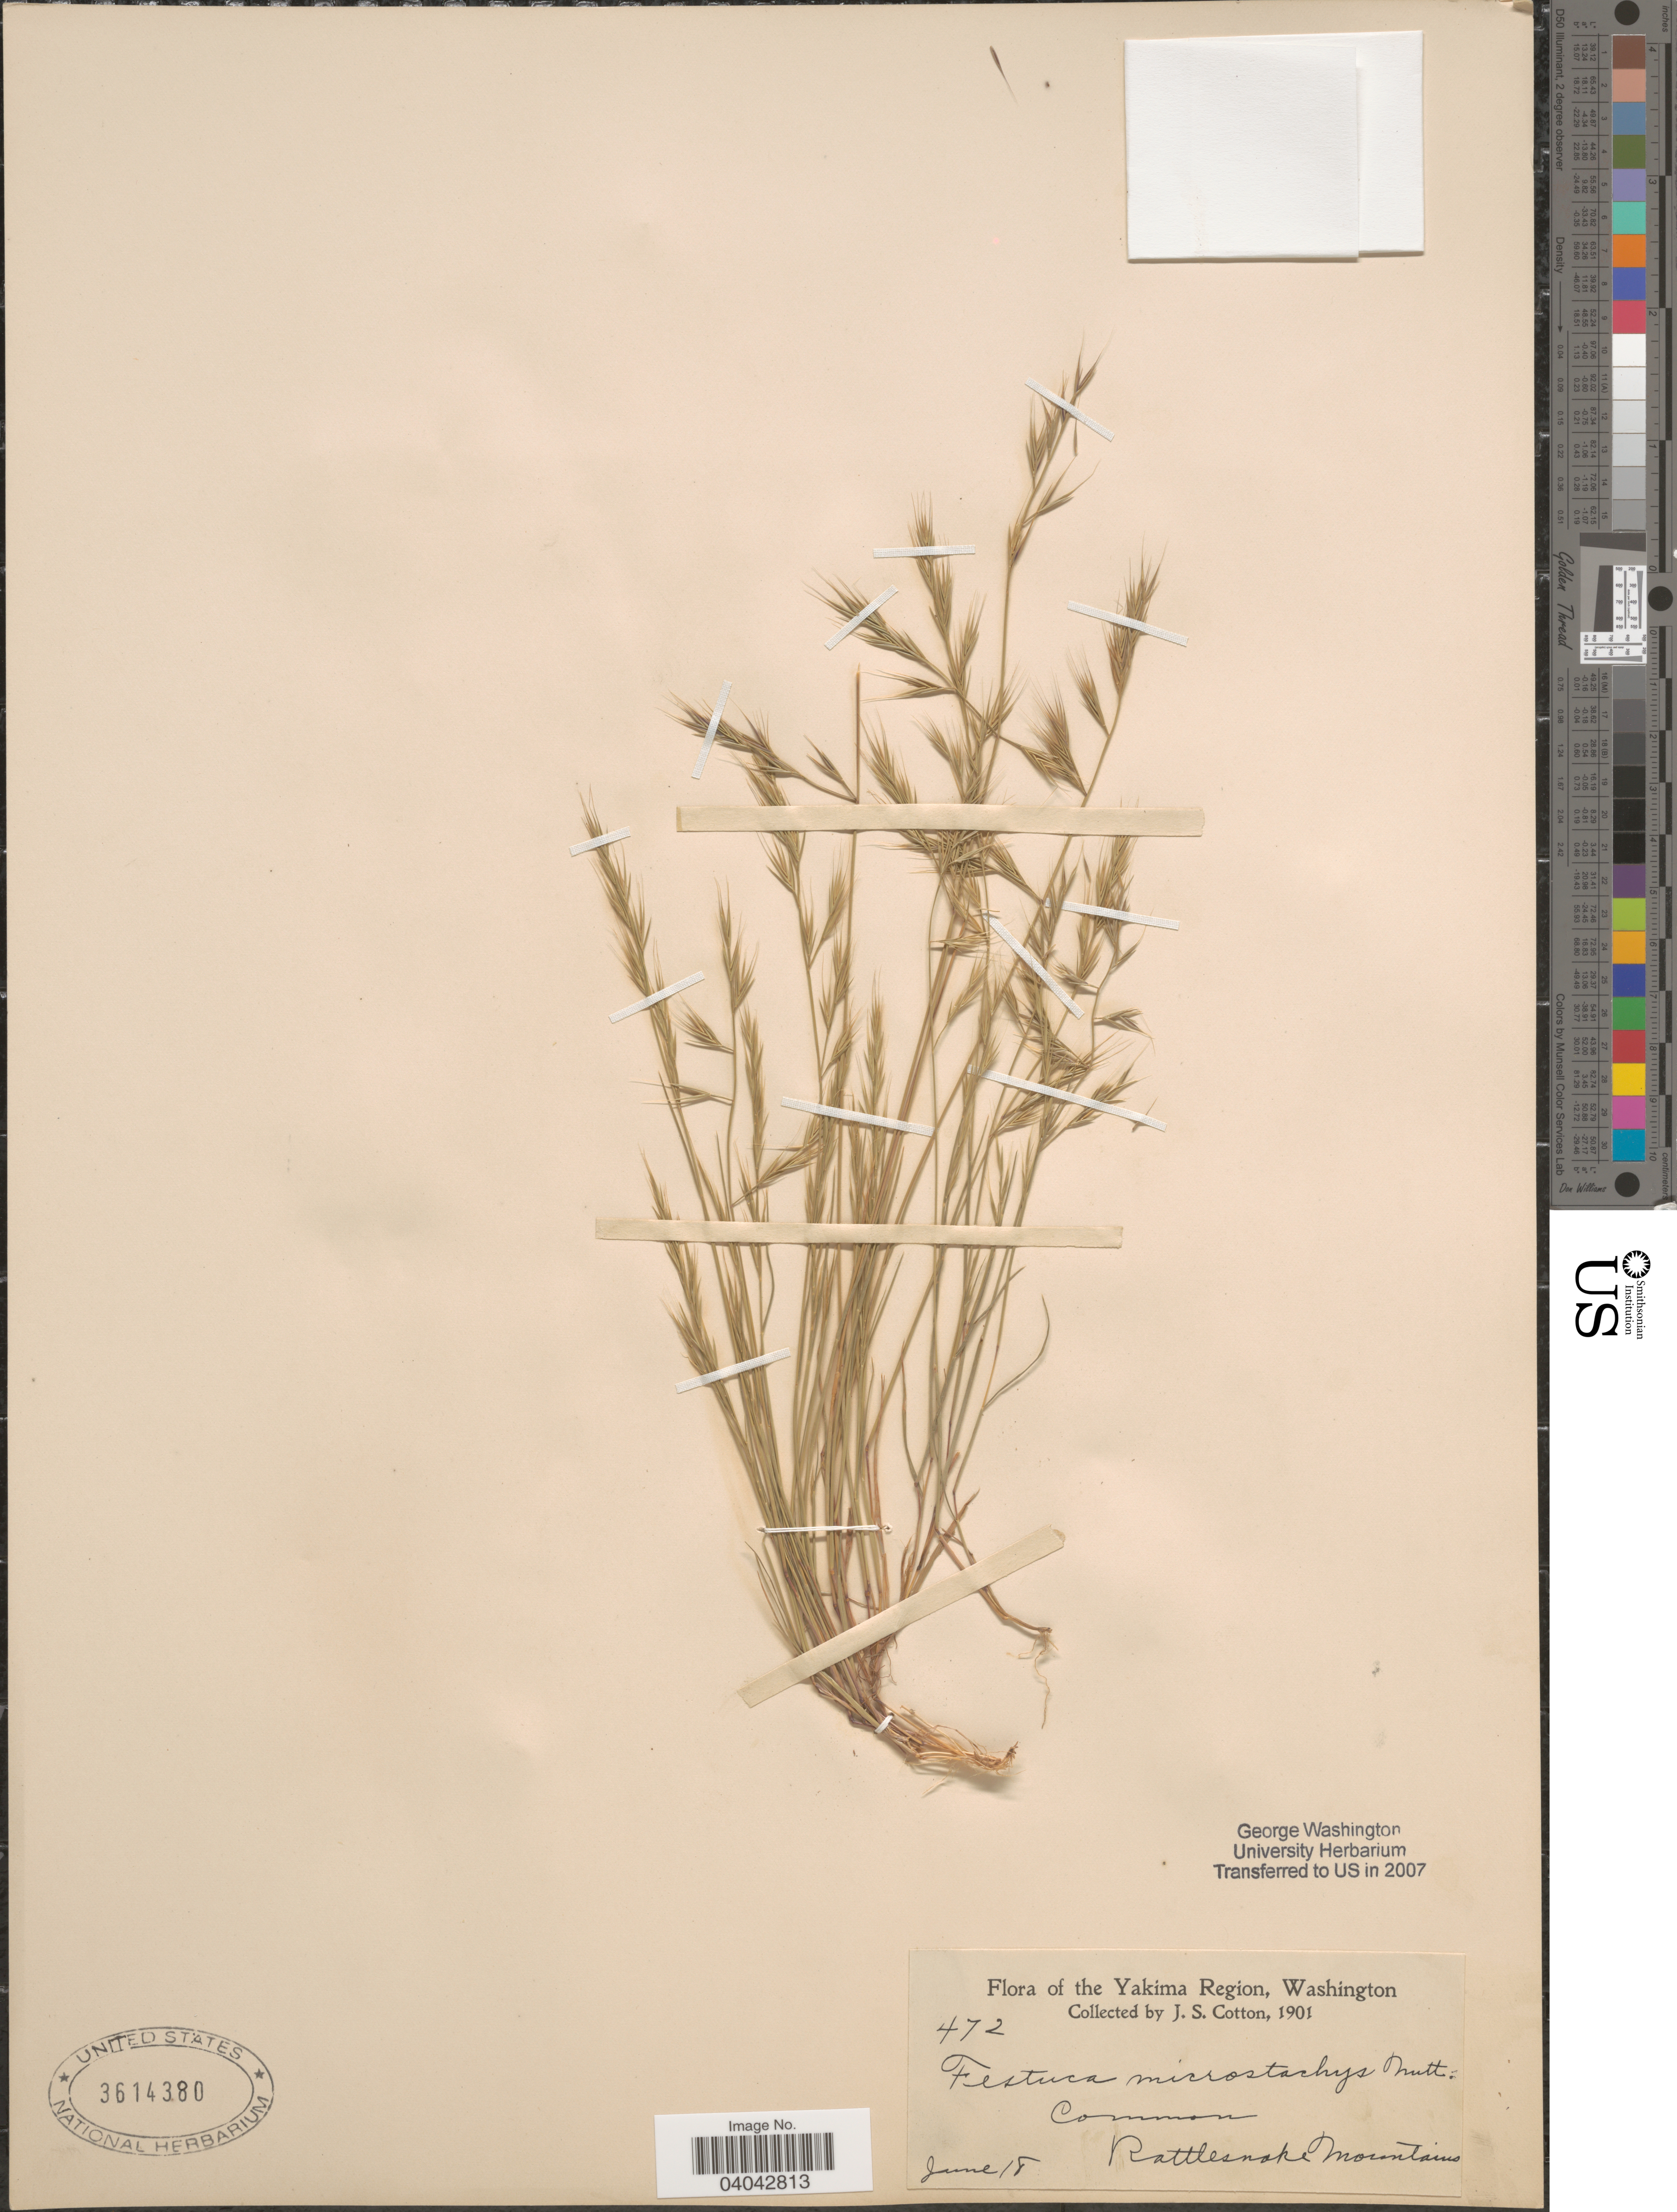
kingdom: Plantae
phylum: Tracheophyta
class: Liliopsida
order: Poales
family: Poaceae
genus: Festuca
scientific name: Festuca microstachys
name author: Nutt.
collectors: J. S. Cotton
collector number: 472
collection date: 1901-06-18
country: United States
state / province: Washington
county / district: Yakima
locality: Yakima Region. Rattlesnake Mountains.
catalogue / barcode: US 3614380